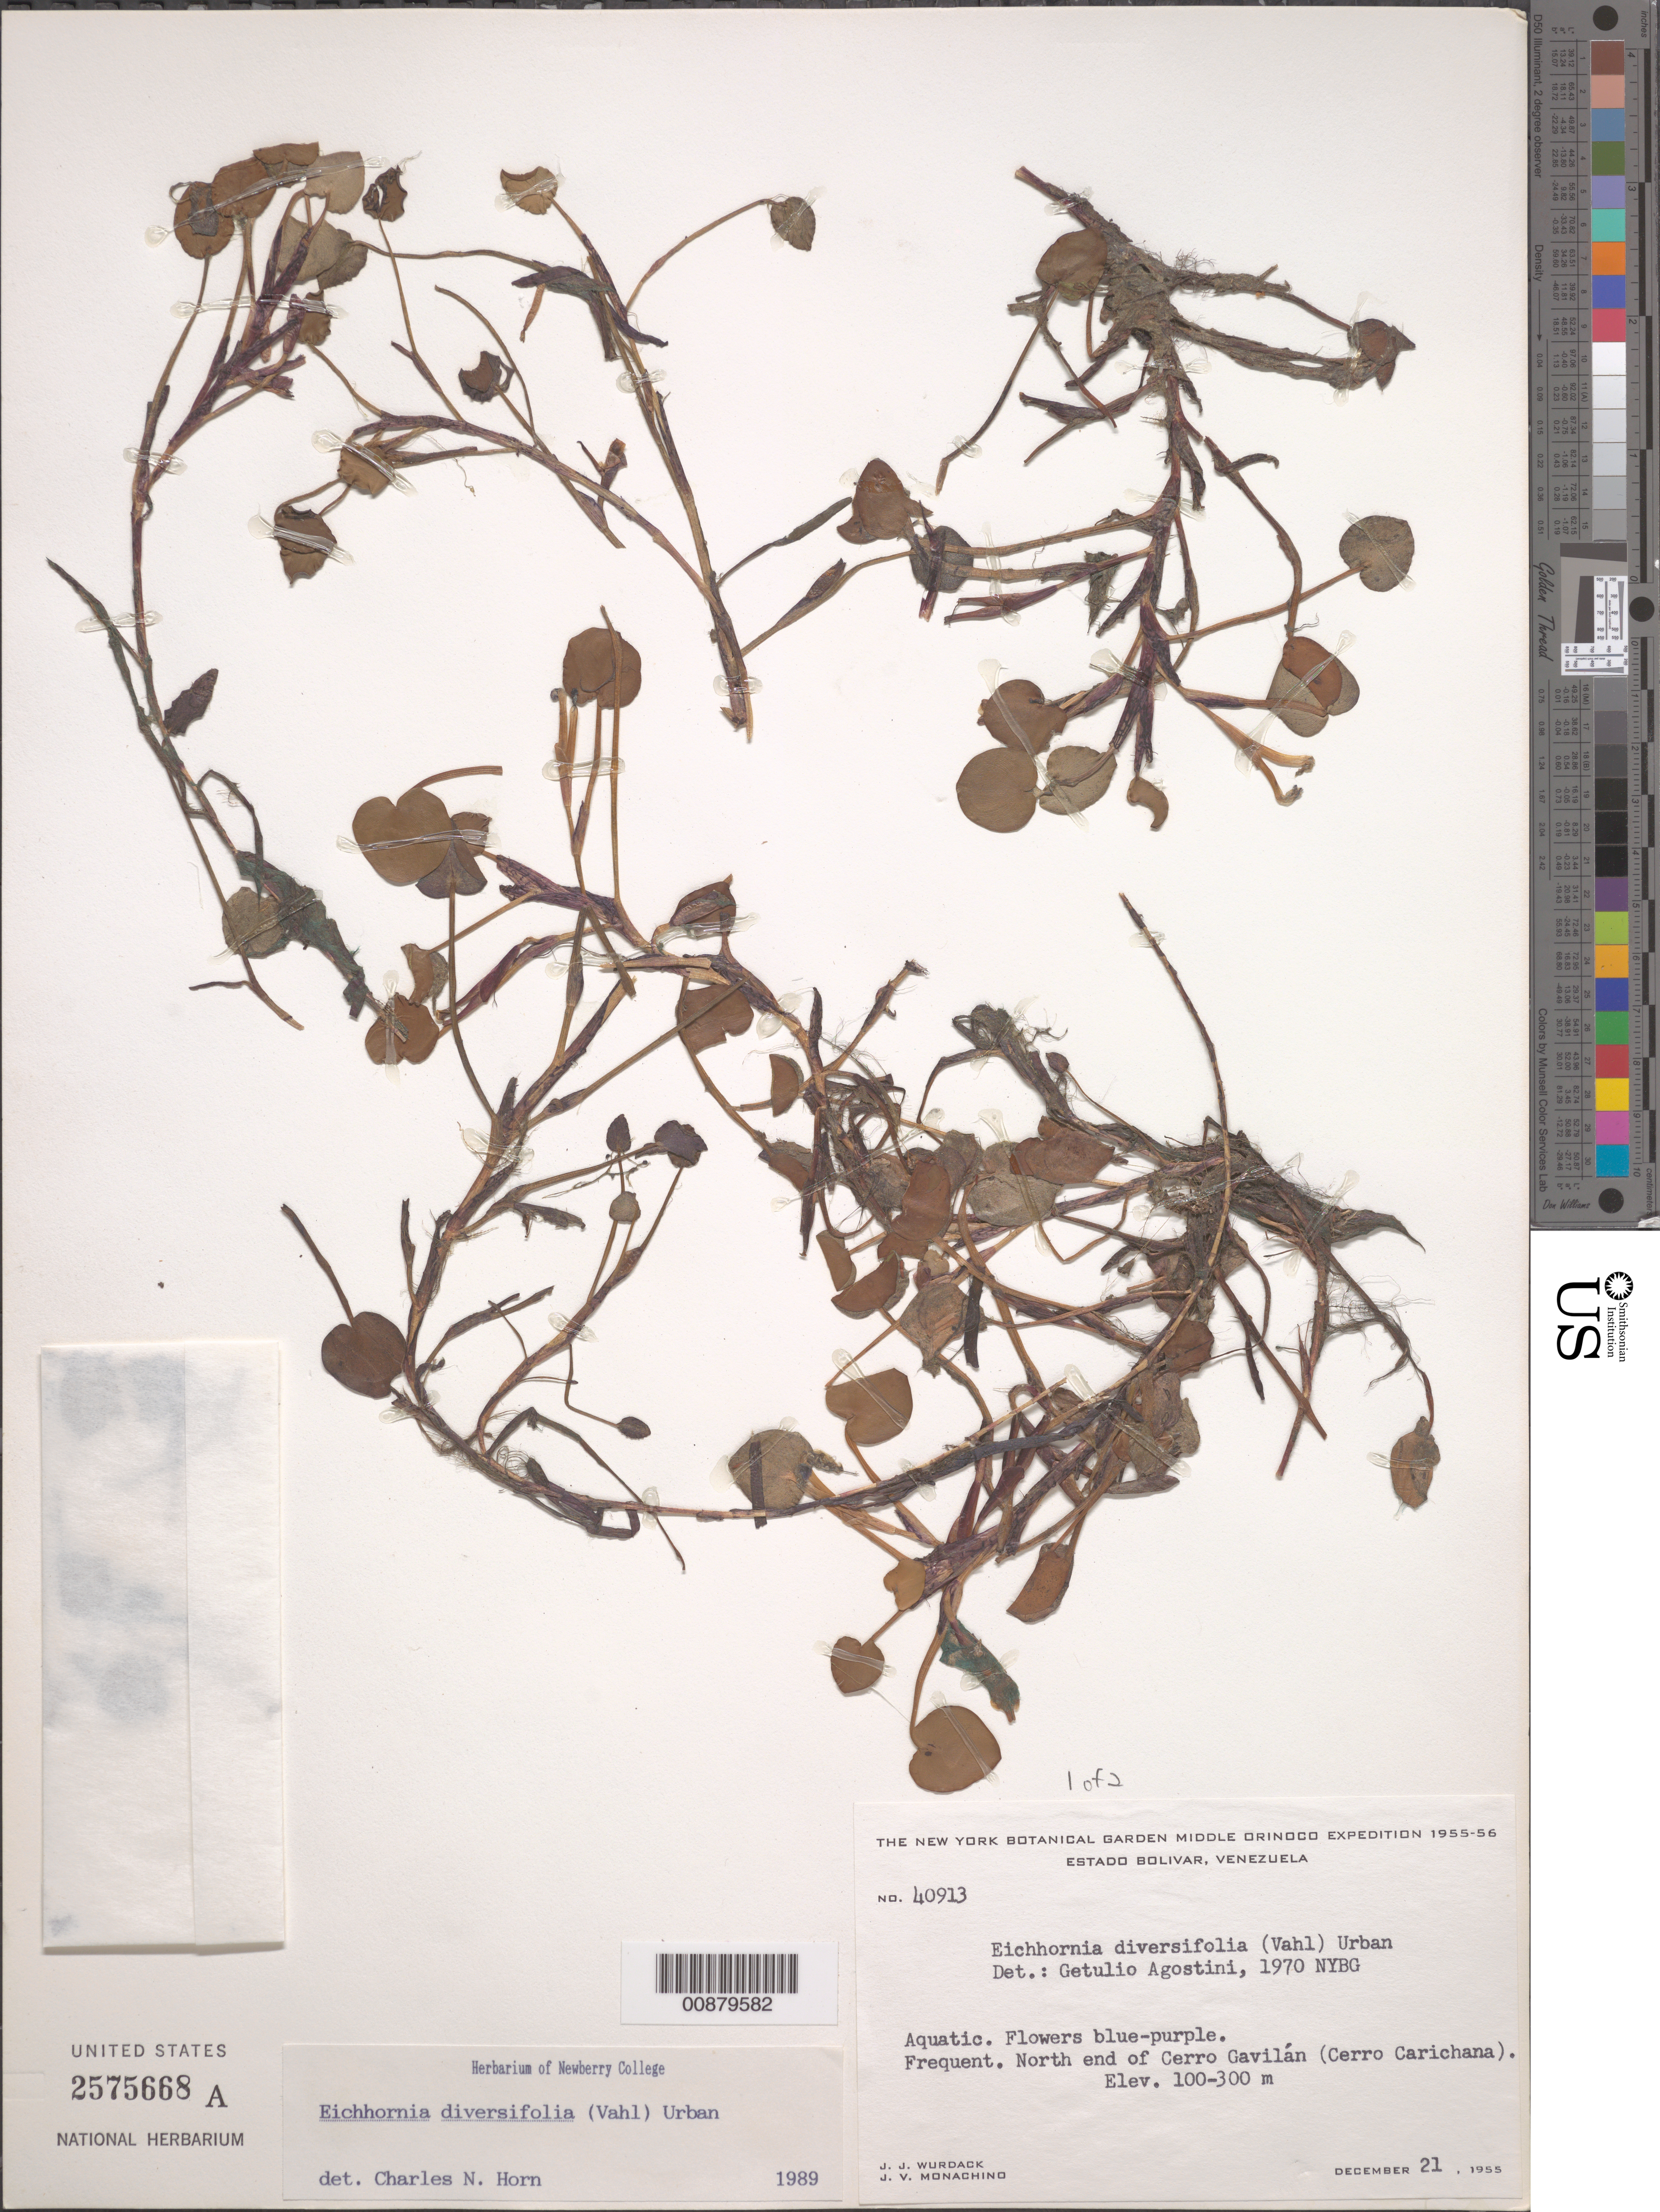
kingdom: Plantae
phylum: Tracheophyta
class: Liliopsida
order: Commelinales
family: Pontederiaceae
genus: Eichhornia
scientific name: Eichhornia diversifolia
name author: (Vahl) Urb.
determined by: Horn, Charles N.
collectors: J. J. Wurdack & J. V. Monachino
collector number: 40913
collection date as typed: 21-Dec-55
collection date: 1955-12-21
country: Venezuela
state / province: Bolívar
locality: Cerro Gavilan (Cerro Carichana), N end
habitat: Aquatic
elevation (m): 100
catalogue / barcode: US 2575668A